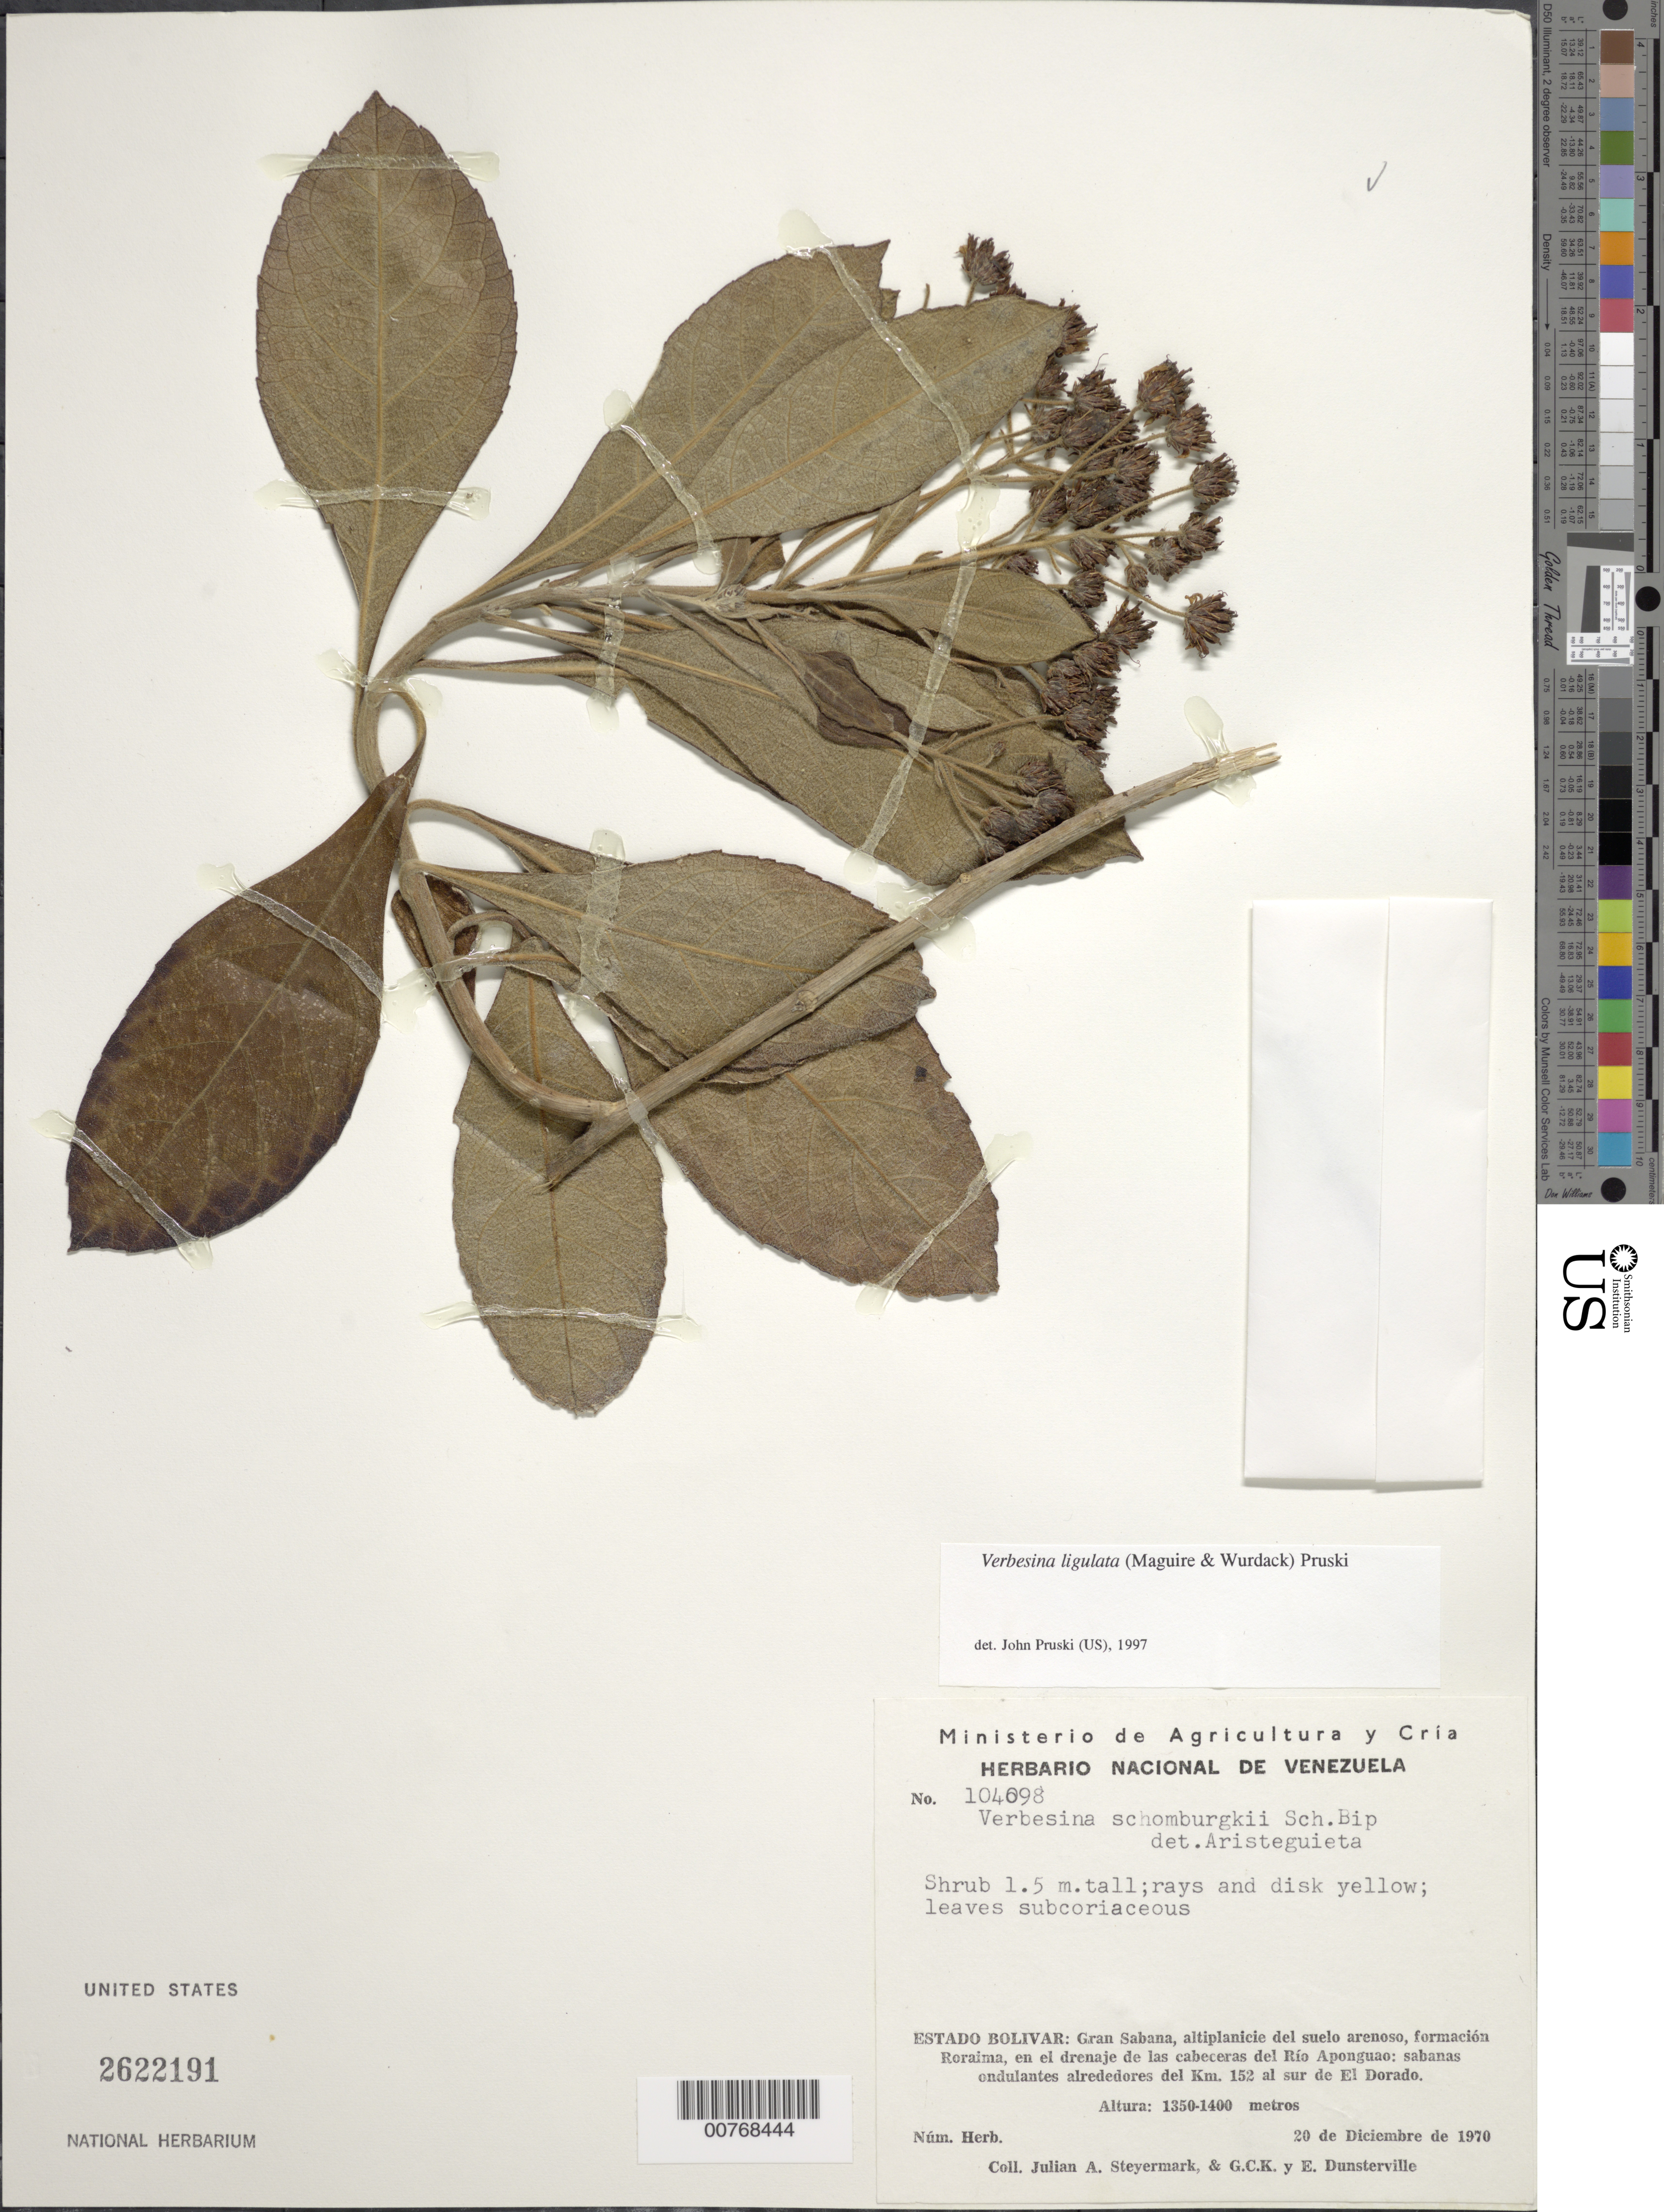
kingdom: Plantae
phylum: Tracheophyta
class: Magnoliopsida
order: Asterales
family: Asteraceae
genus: Verbesina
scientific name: Verbesina ligulata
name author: (Maguire & Wurdack) Pruski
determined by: Aristeguieta, L.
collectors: J. Steyermark, G. C. K. Dunsterville & E. Dunsterville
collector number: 104098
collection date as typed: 20-Dec-70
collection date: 1970-12-20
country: Venezuela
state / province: Bolívar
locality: Gran Sabana, Roraima, drenaje de las caberceras Río Aponguao, km 152 al sur de El Dorado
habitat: High, sandy plateau.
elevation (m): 1350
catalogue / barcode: US 2622191